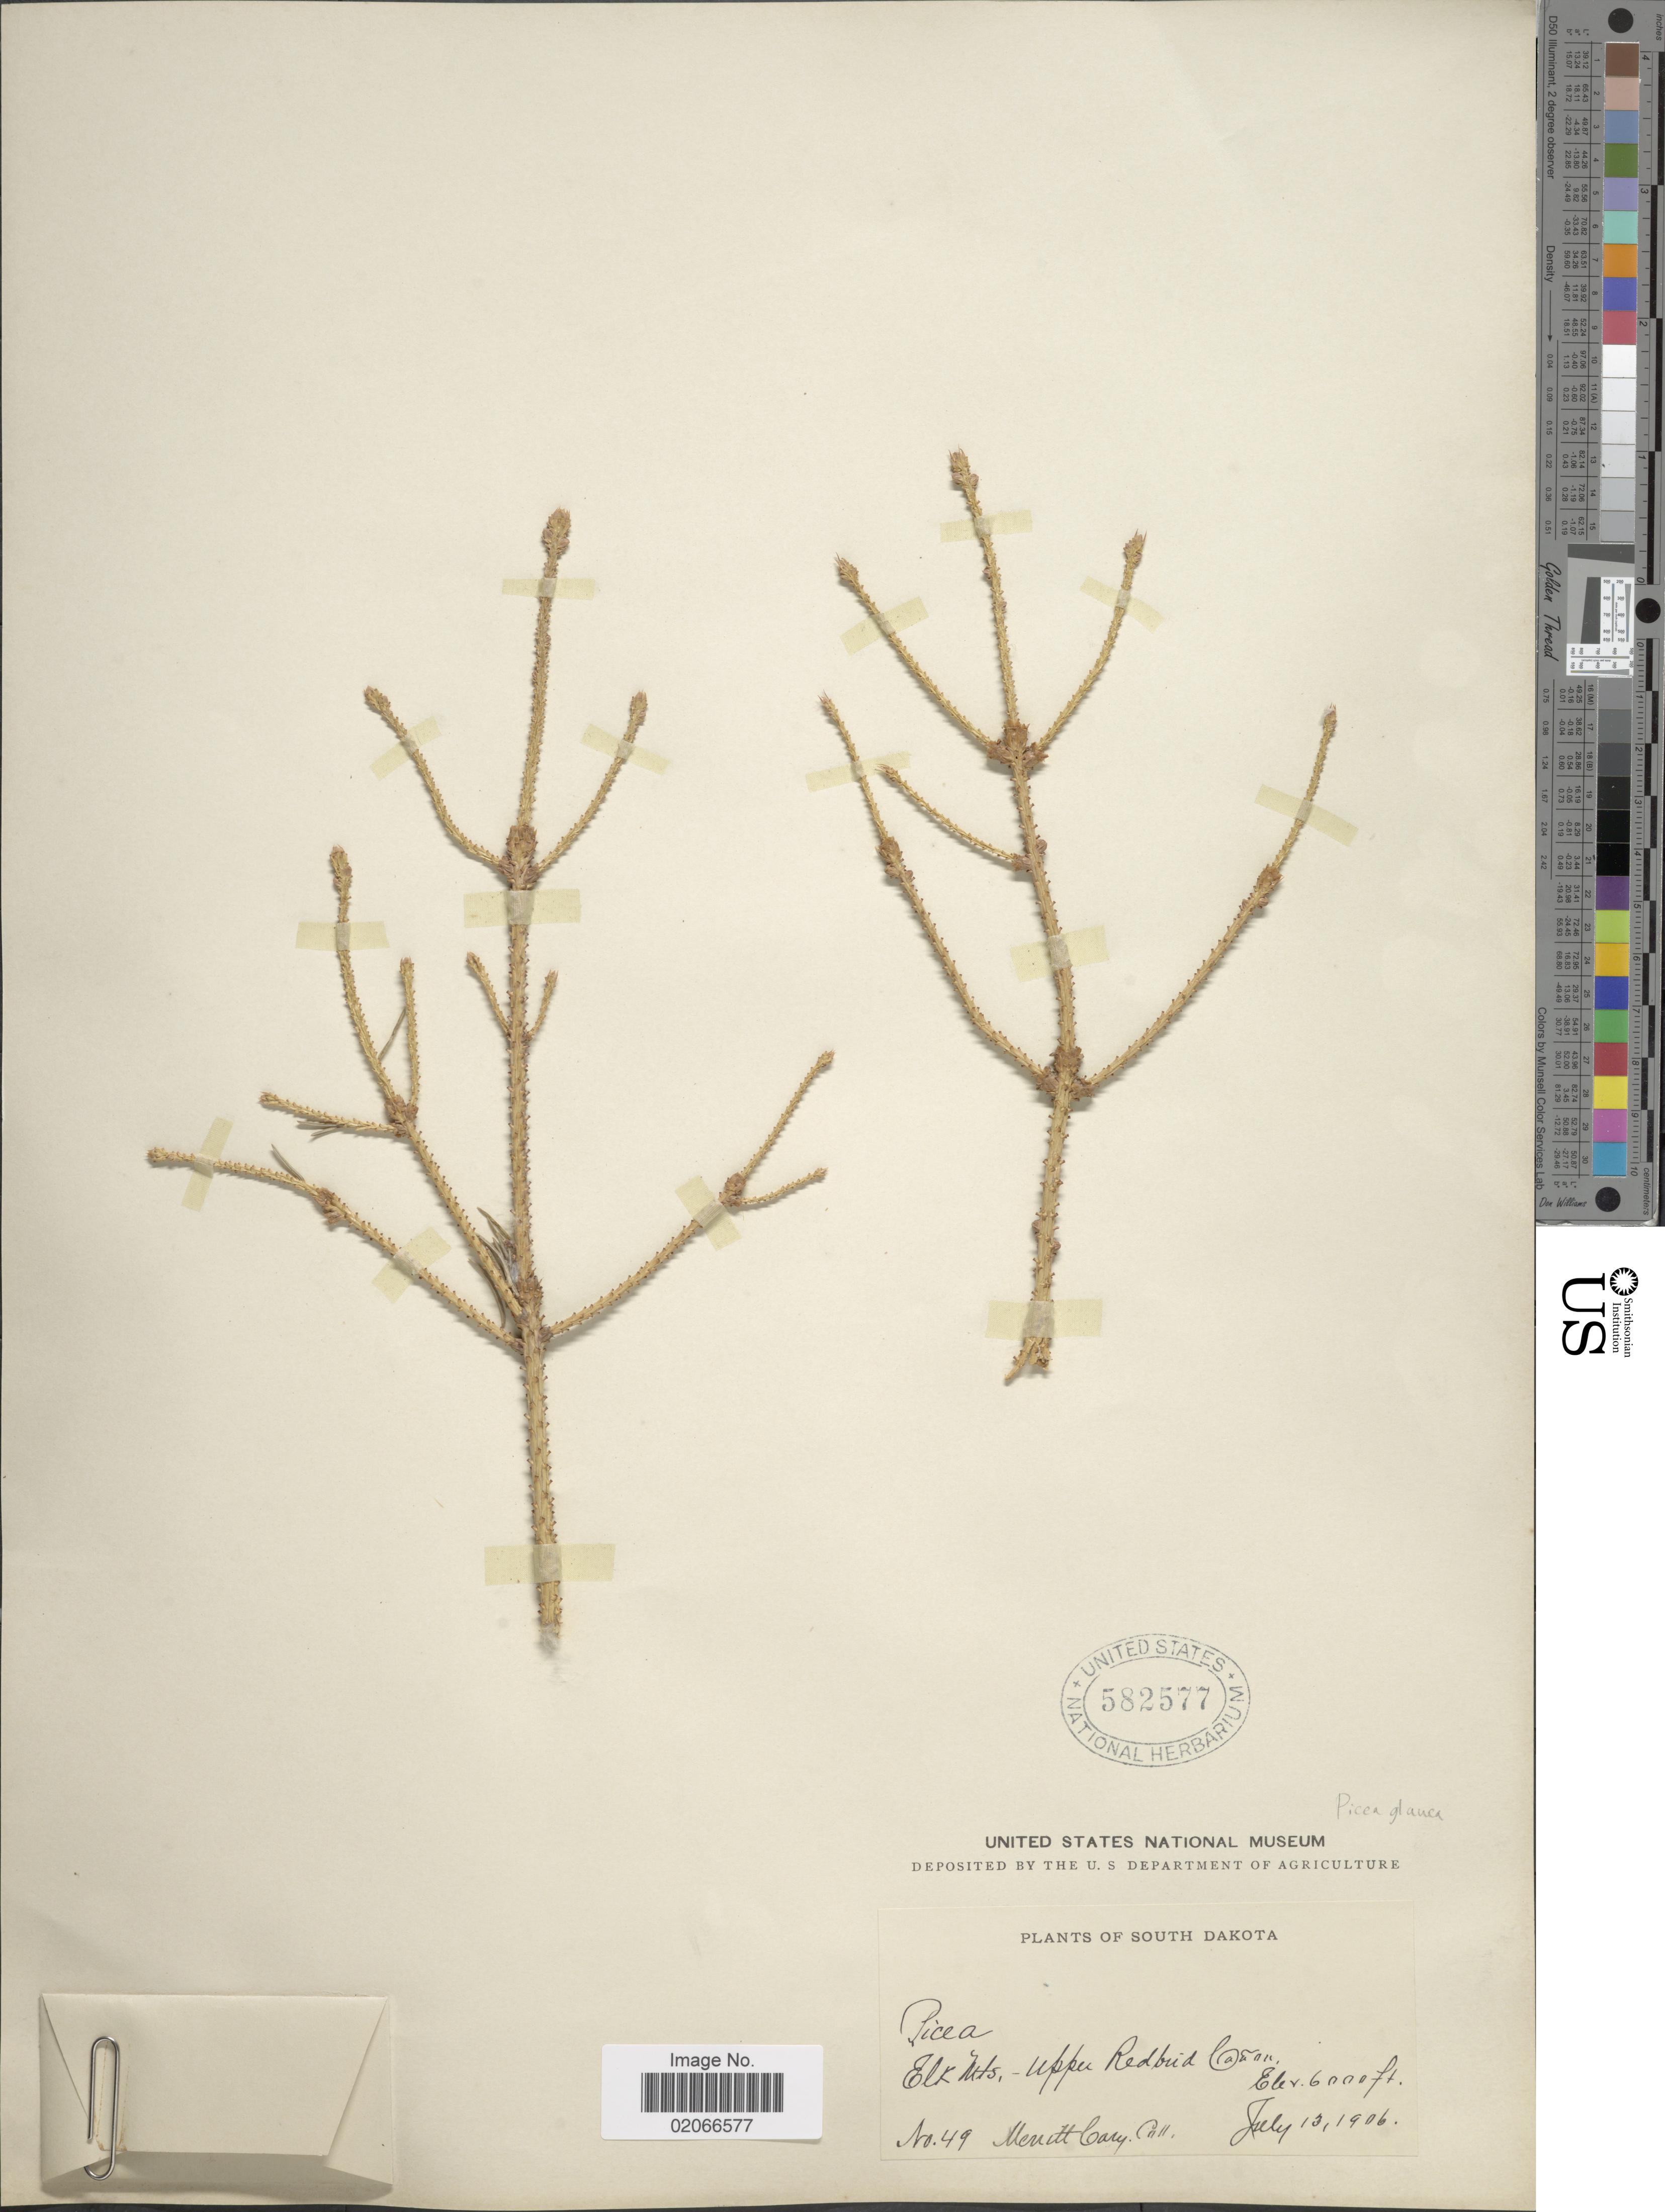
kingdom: Plantae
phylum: Tracheophyta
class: Pinopsida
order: Pinales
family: Pinaceae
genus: Picea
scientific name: Picea glauca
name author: (Moench) Voss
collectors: M. Cary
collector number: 49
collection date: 1906-07-13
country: United States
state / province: South Dakota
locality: Elk Mts., Upper Redbird Canon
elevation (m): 1829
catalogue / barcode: US 582577